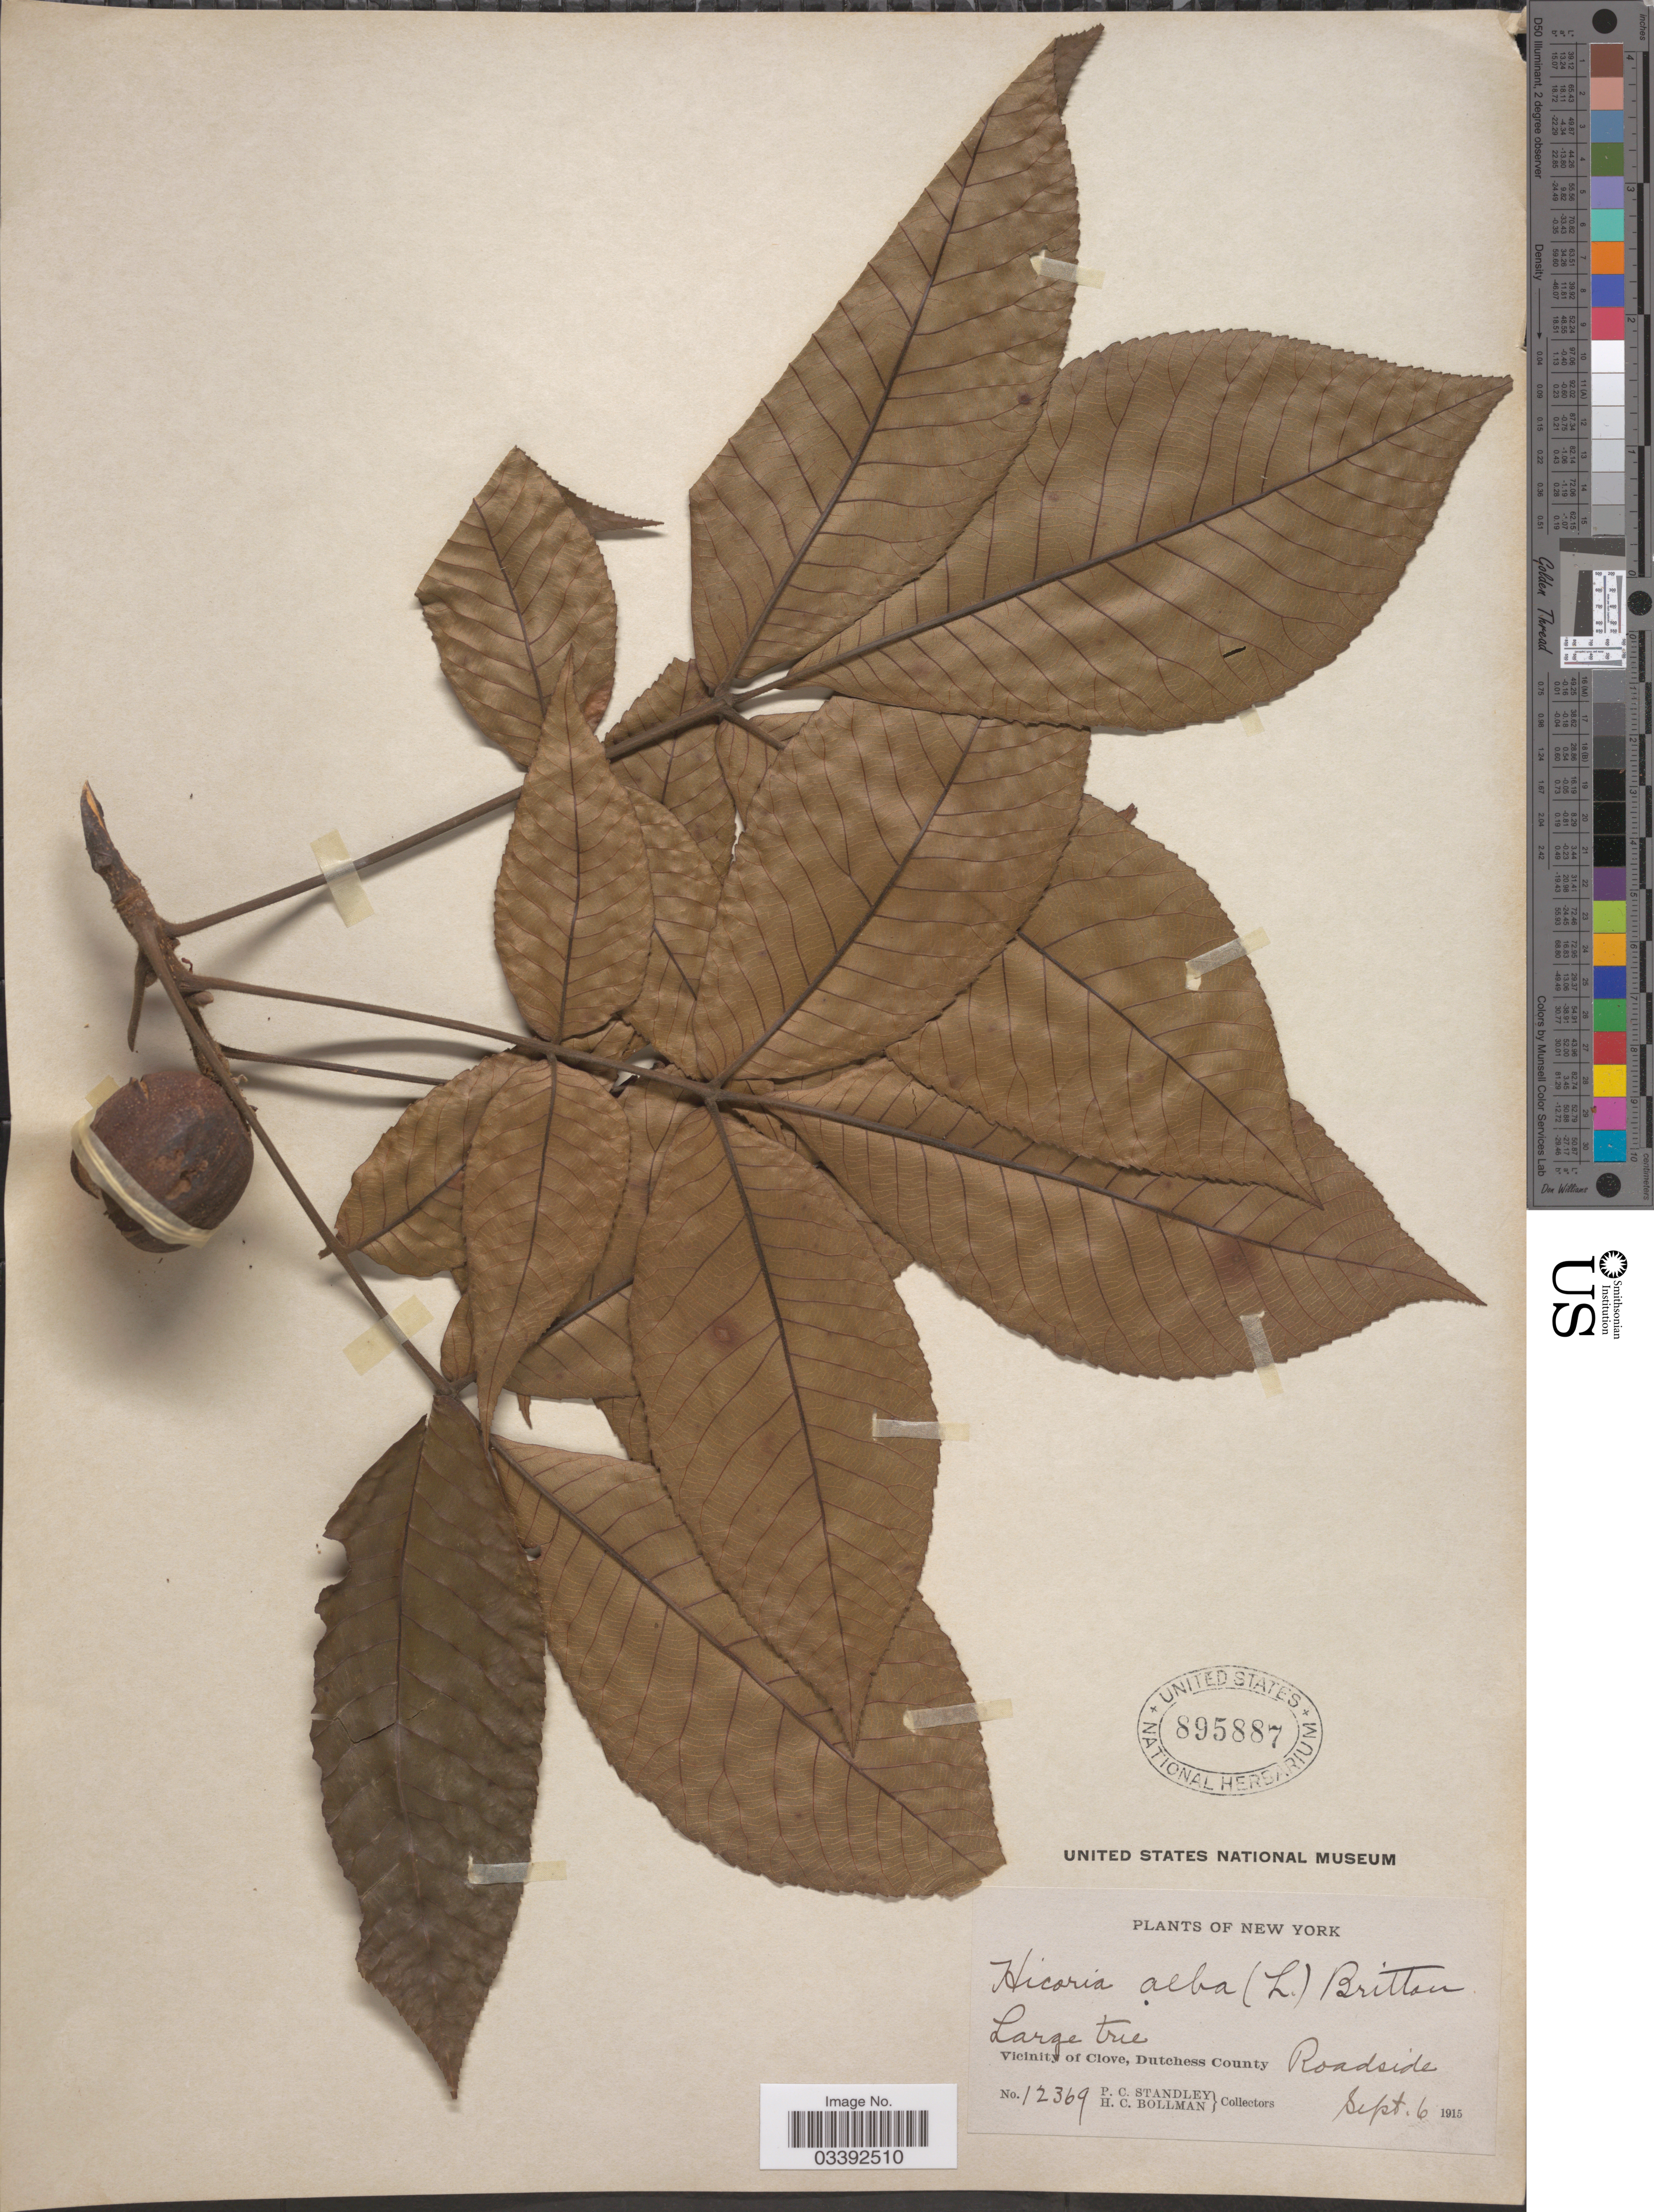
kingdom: Plantae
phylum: Tracheophyta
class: Magnoliopsida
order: Fagales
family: Juglandaceae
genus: Carya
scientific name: Carya tomentosa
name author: (Lam.) Nutt.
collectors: P. C. Standley & H. C. Bollman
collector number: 12369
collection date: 1915-09-06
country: United States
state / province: New York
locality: Vicinity of Clove, Dutchess County. Roadside.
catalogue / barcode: US 895887